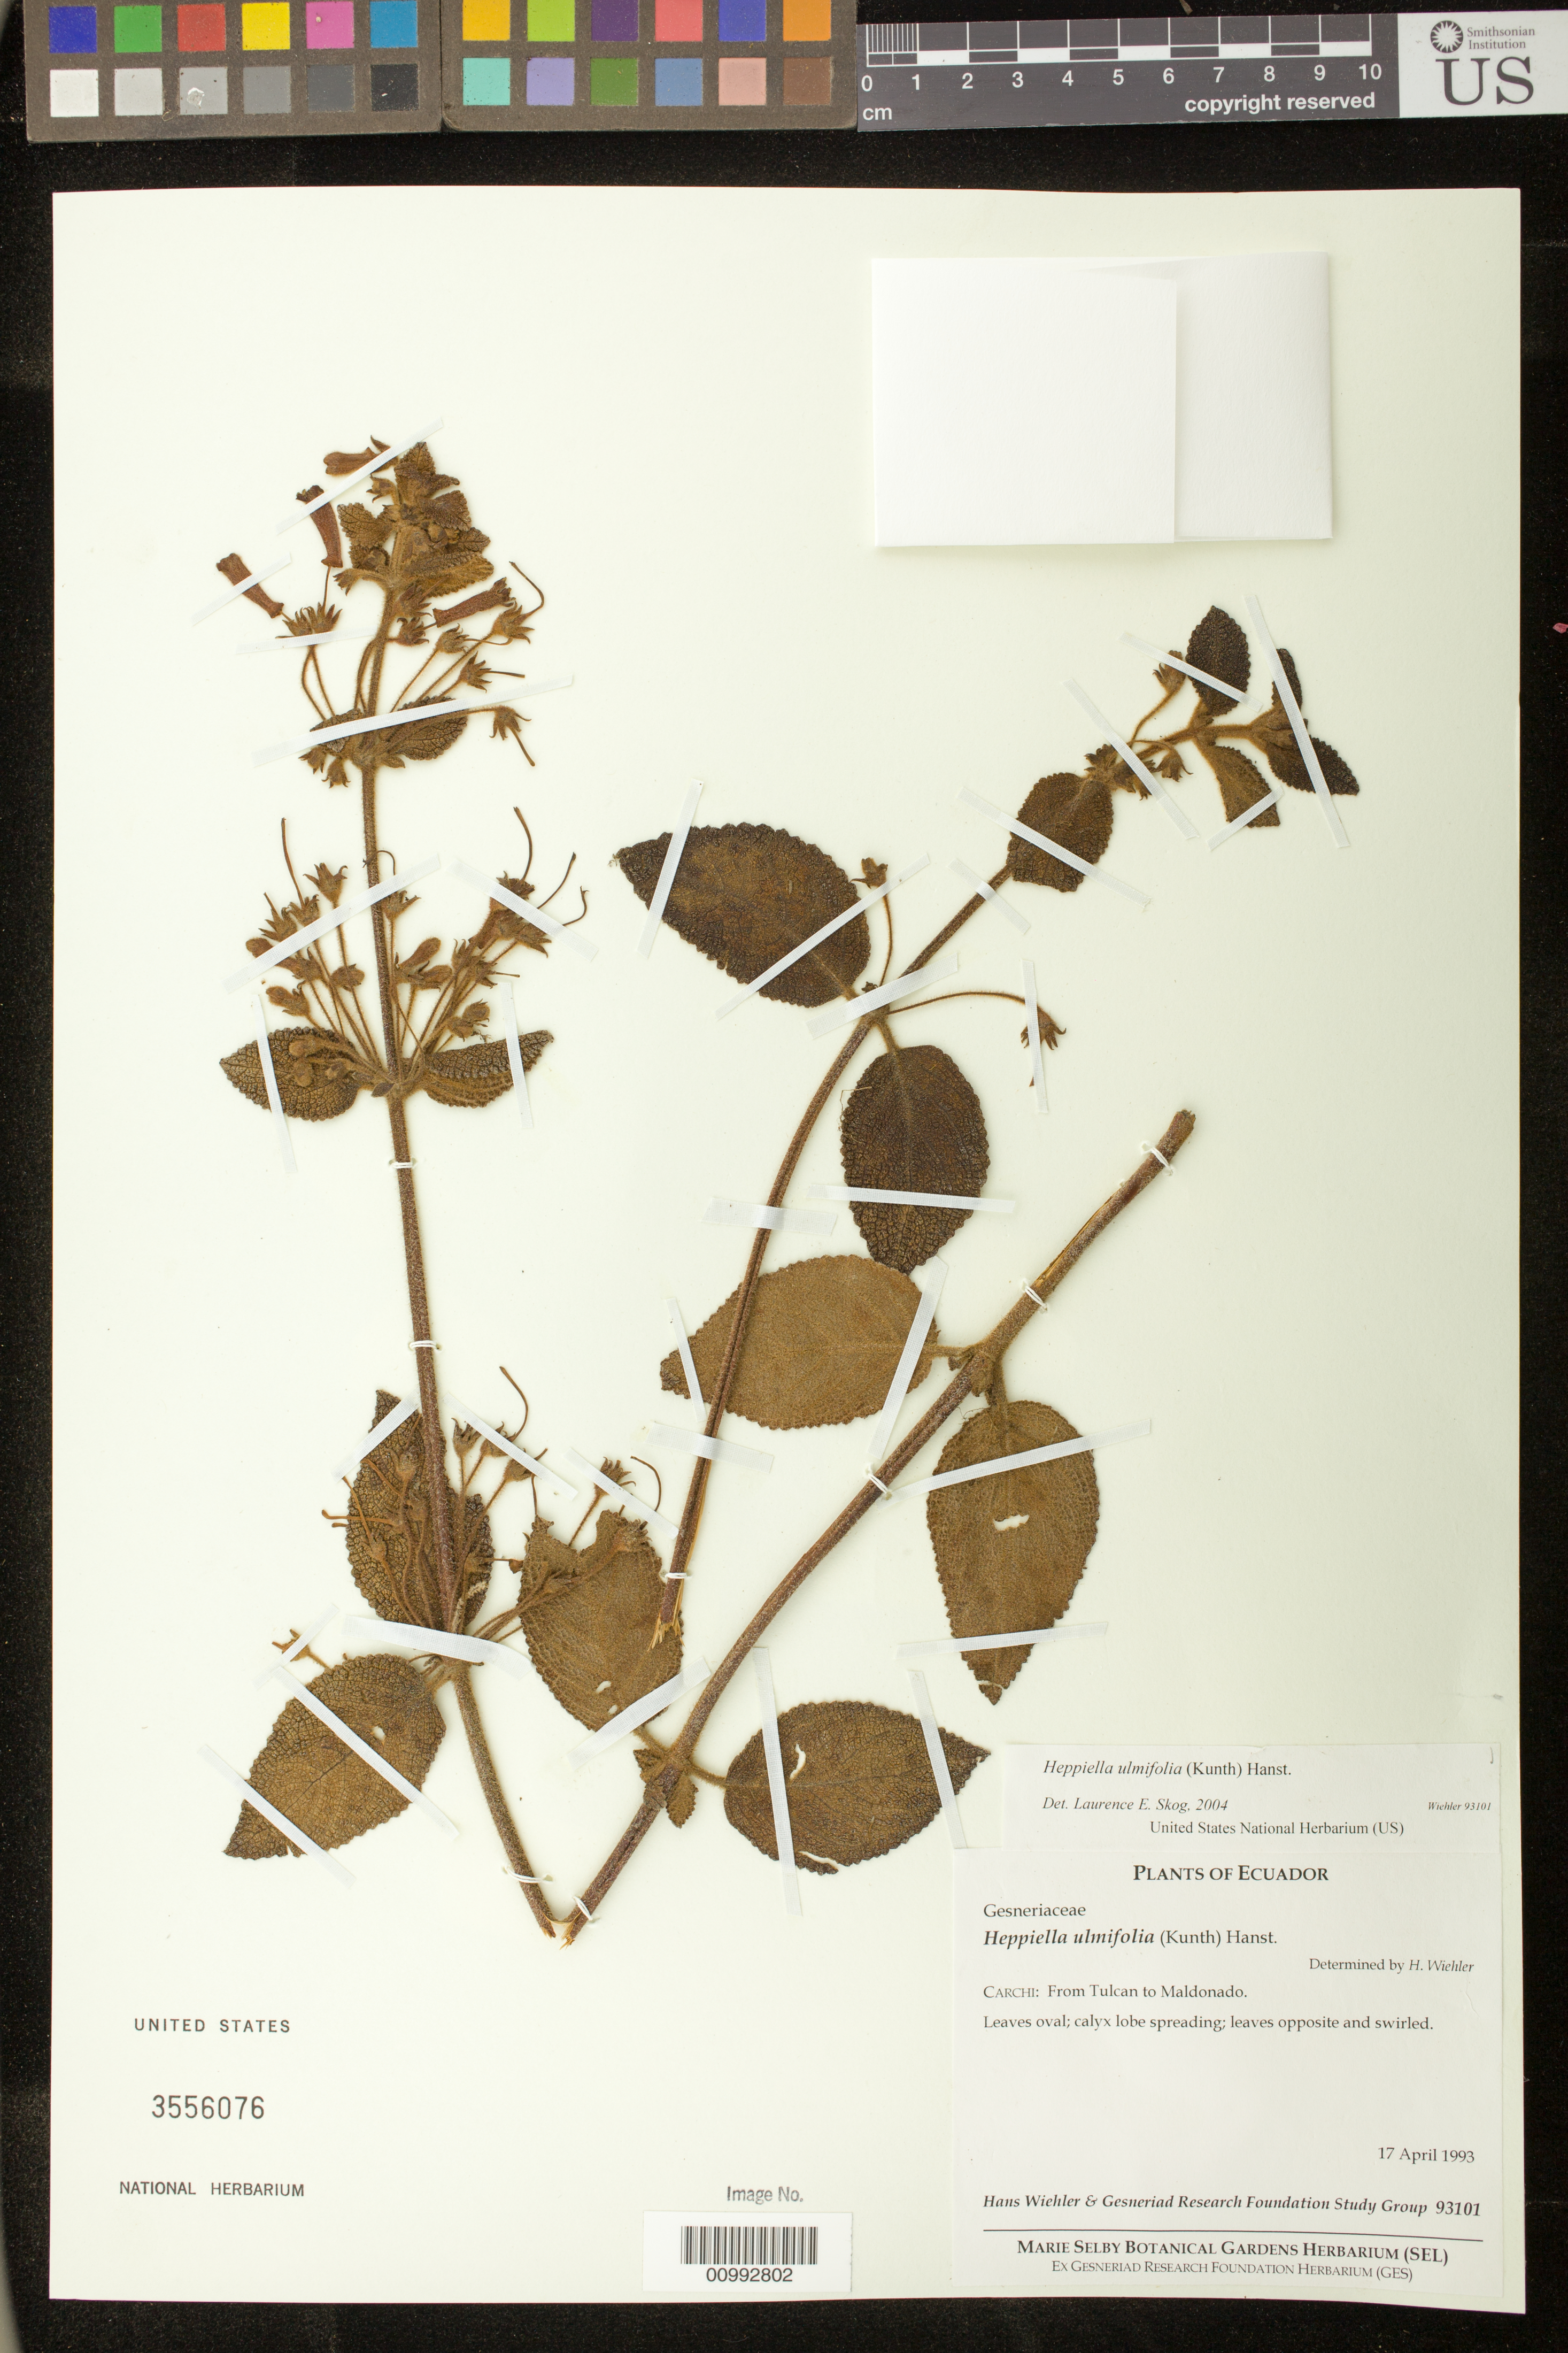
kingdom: Plantae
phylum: Tracheophyta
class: Magnoliopsida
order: Lamiales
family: Gesneriaceae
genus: Heppiella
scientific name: Heppiella ulmifolia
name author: (Kunth) Hanst.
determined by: Skog, Laurence E.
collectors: H. J. Wiehler & GRF Study Group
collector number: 93101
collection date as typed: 17 Apr 1993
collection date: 1993-04-17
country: Ecuador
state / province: Carchi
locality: Carchi: from Tulcan to Maldonado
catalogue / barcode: US 3556076